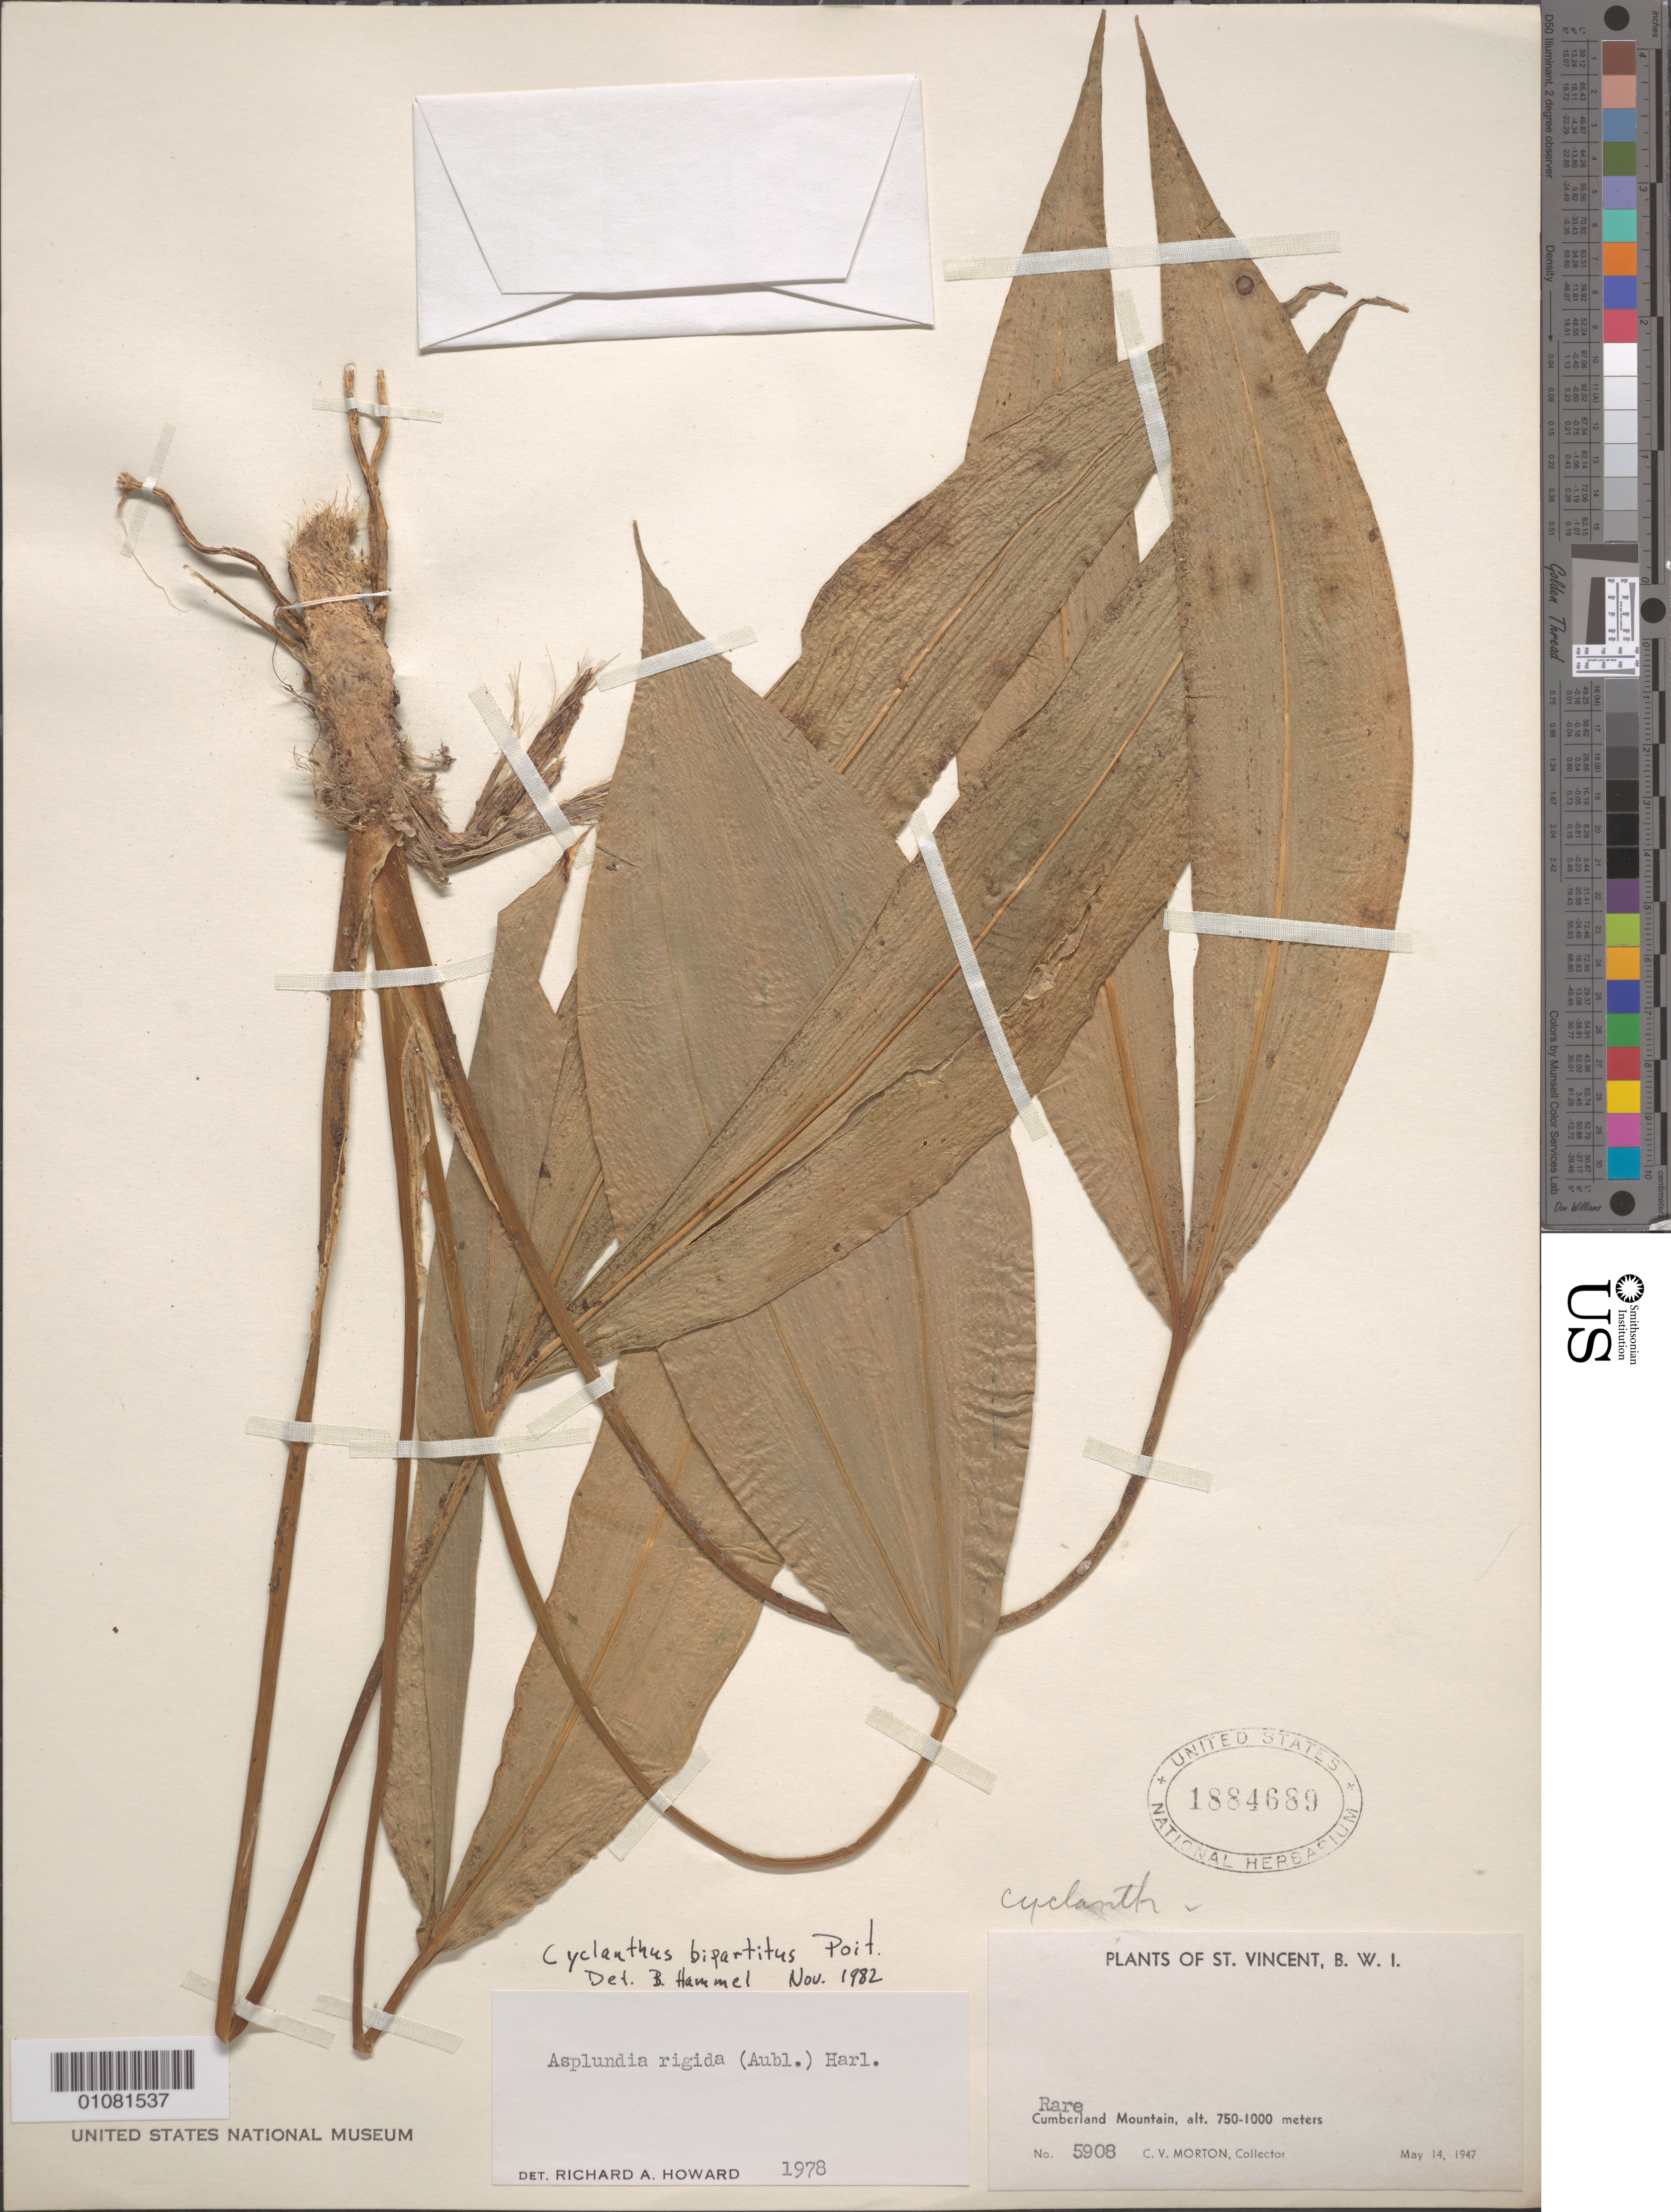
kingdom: Plantae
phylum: Tracheophyta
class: Liliopsida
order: Pandanales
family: Cyclanthaceae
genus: Cyclanthus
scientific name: Cyclanthus bipartitus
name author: Poit. ex A. Rich.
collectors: C. V. Morton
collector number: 5908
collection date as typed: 14 May 1947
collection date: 1947-05-14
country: St. Vincent - Grenadines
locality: Cumberland Mountain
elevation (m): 750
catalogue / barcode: US 1884689